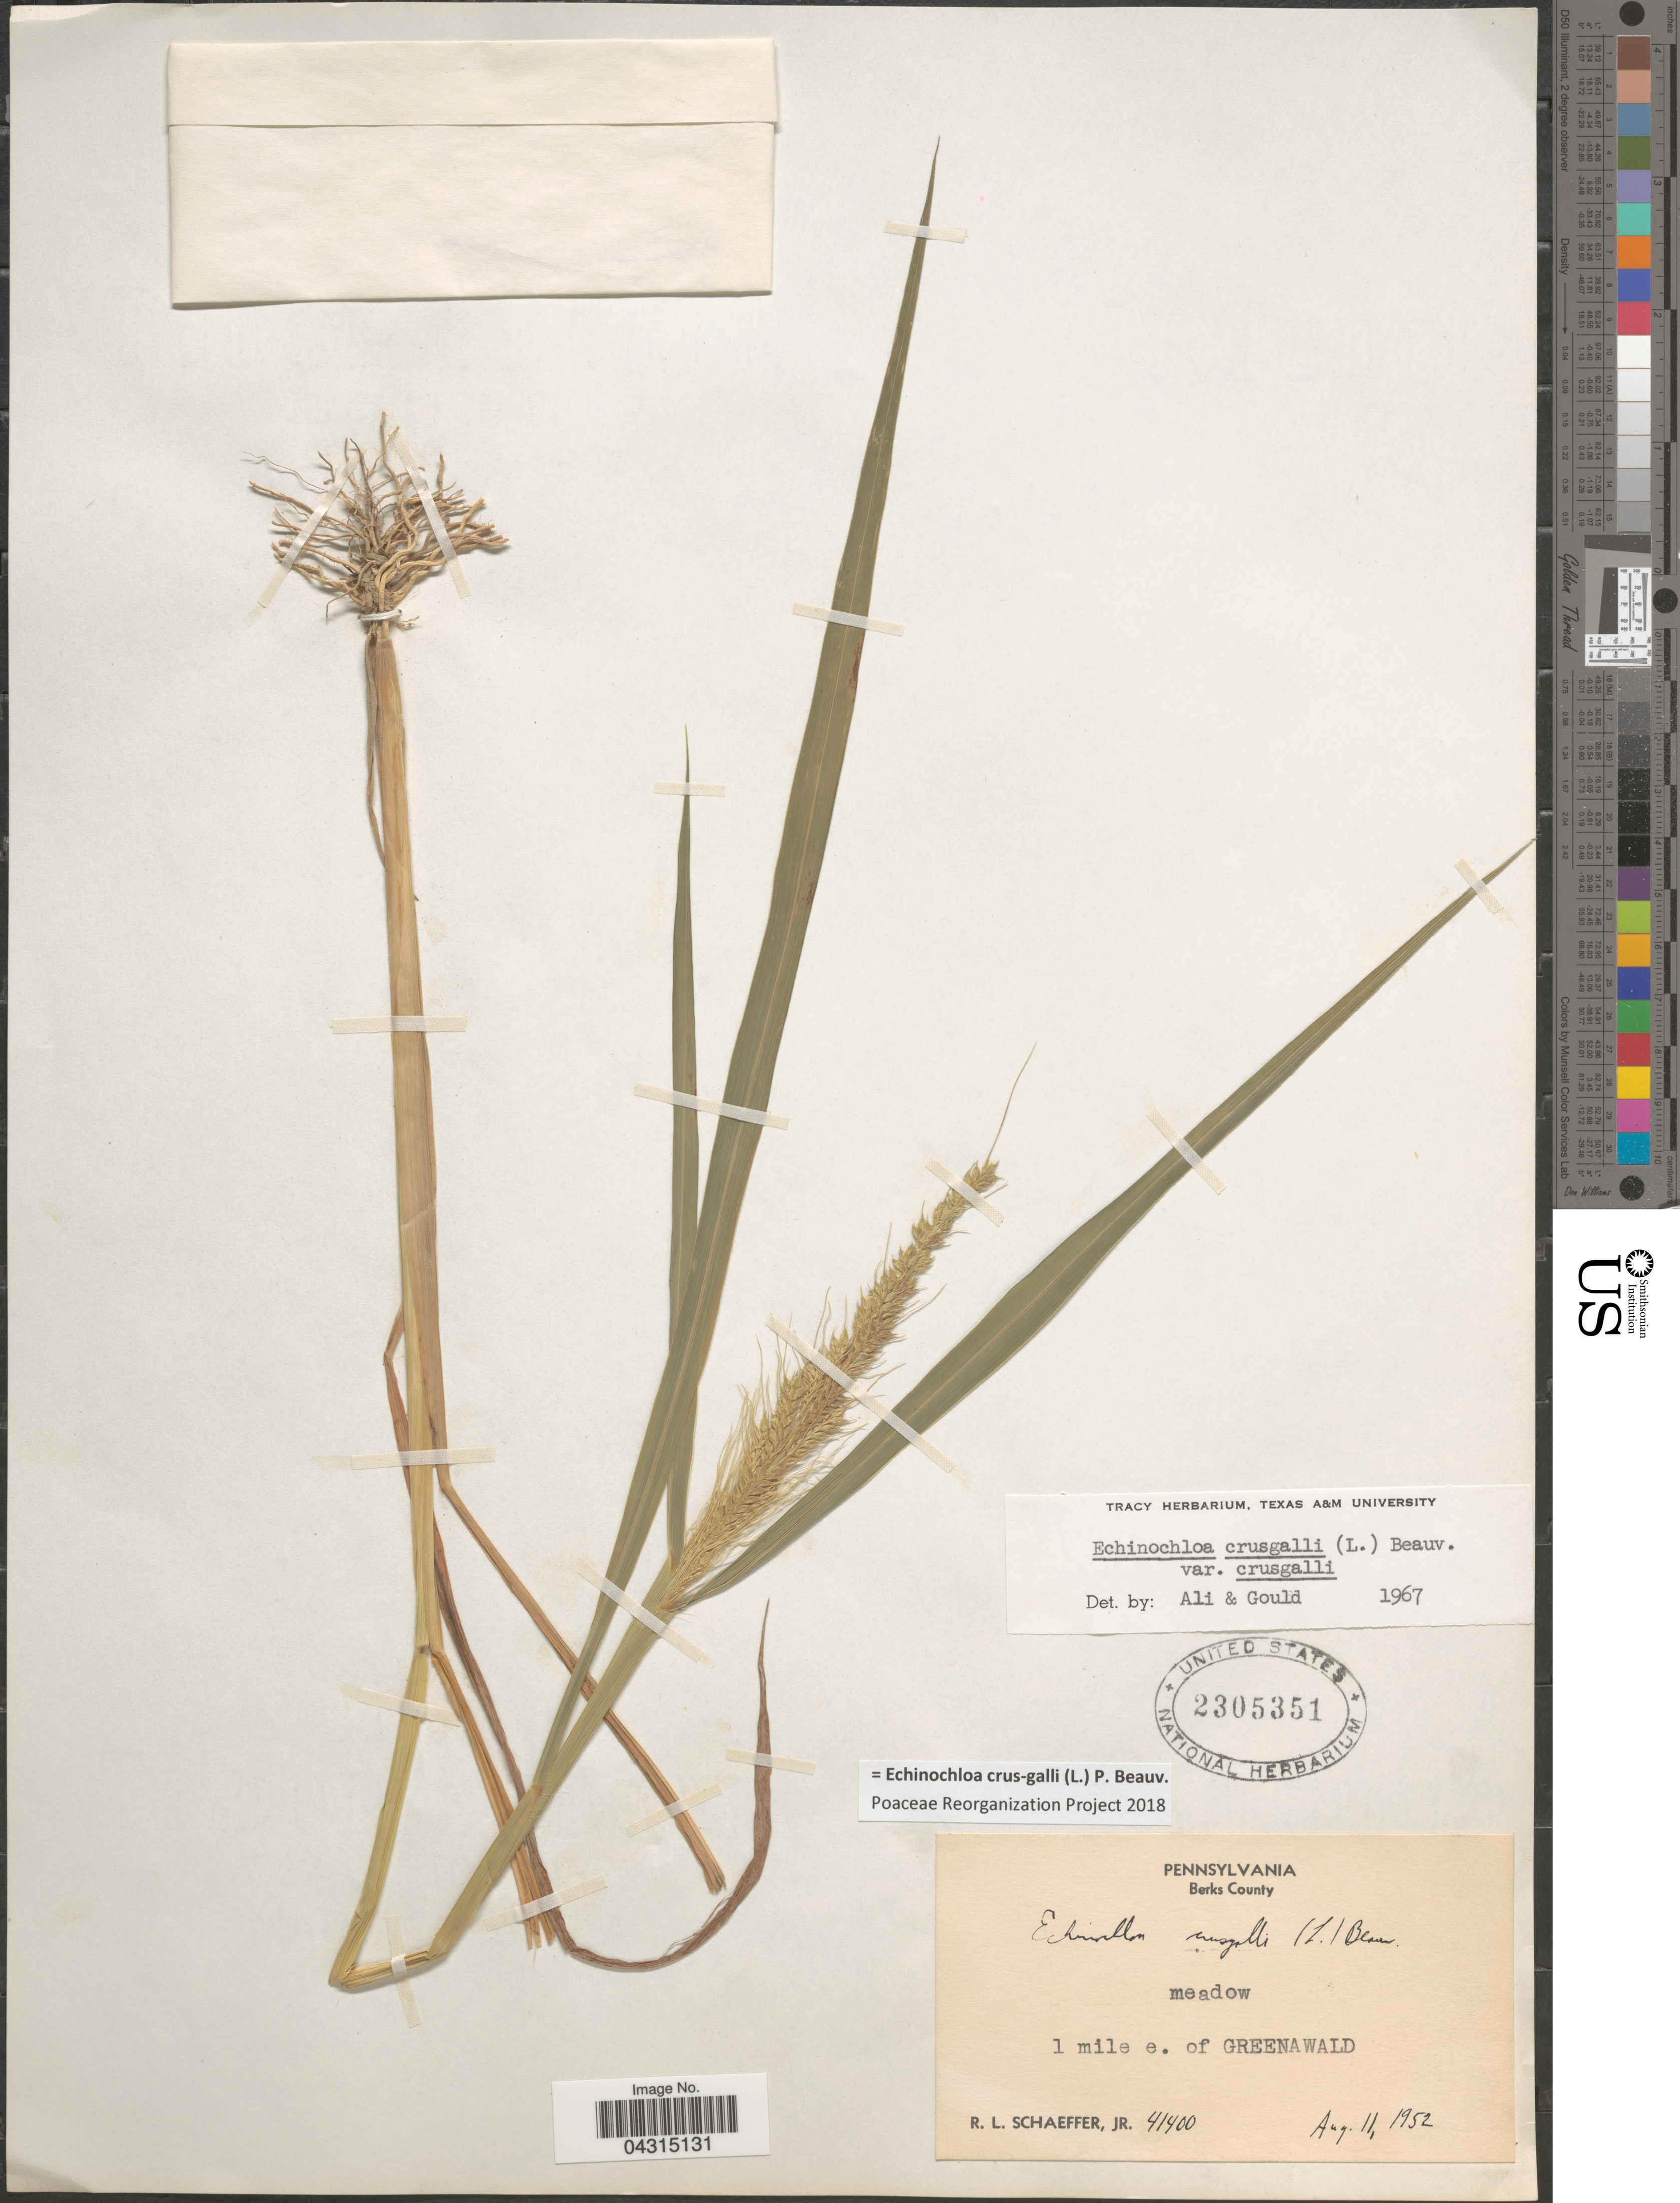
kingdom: Plantae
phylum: Tracheophyta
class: Liliopsida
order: Poales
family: Poaceae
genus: Echinochloa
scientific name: Echinochloa crus-galli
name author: (L.) P. Beauv.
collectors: R. L. Schaeffer Jr.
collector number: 41400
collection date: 1952-08-11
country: United States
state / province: Pennsylvania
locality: Berks County. 1 mile e. of Greenawald.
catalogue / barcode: US 2305351